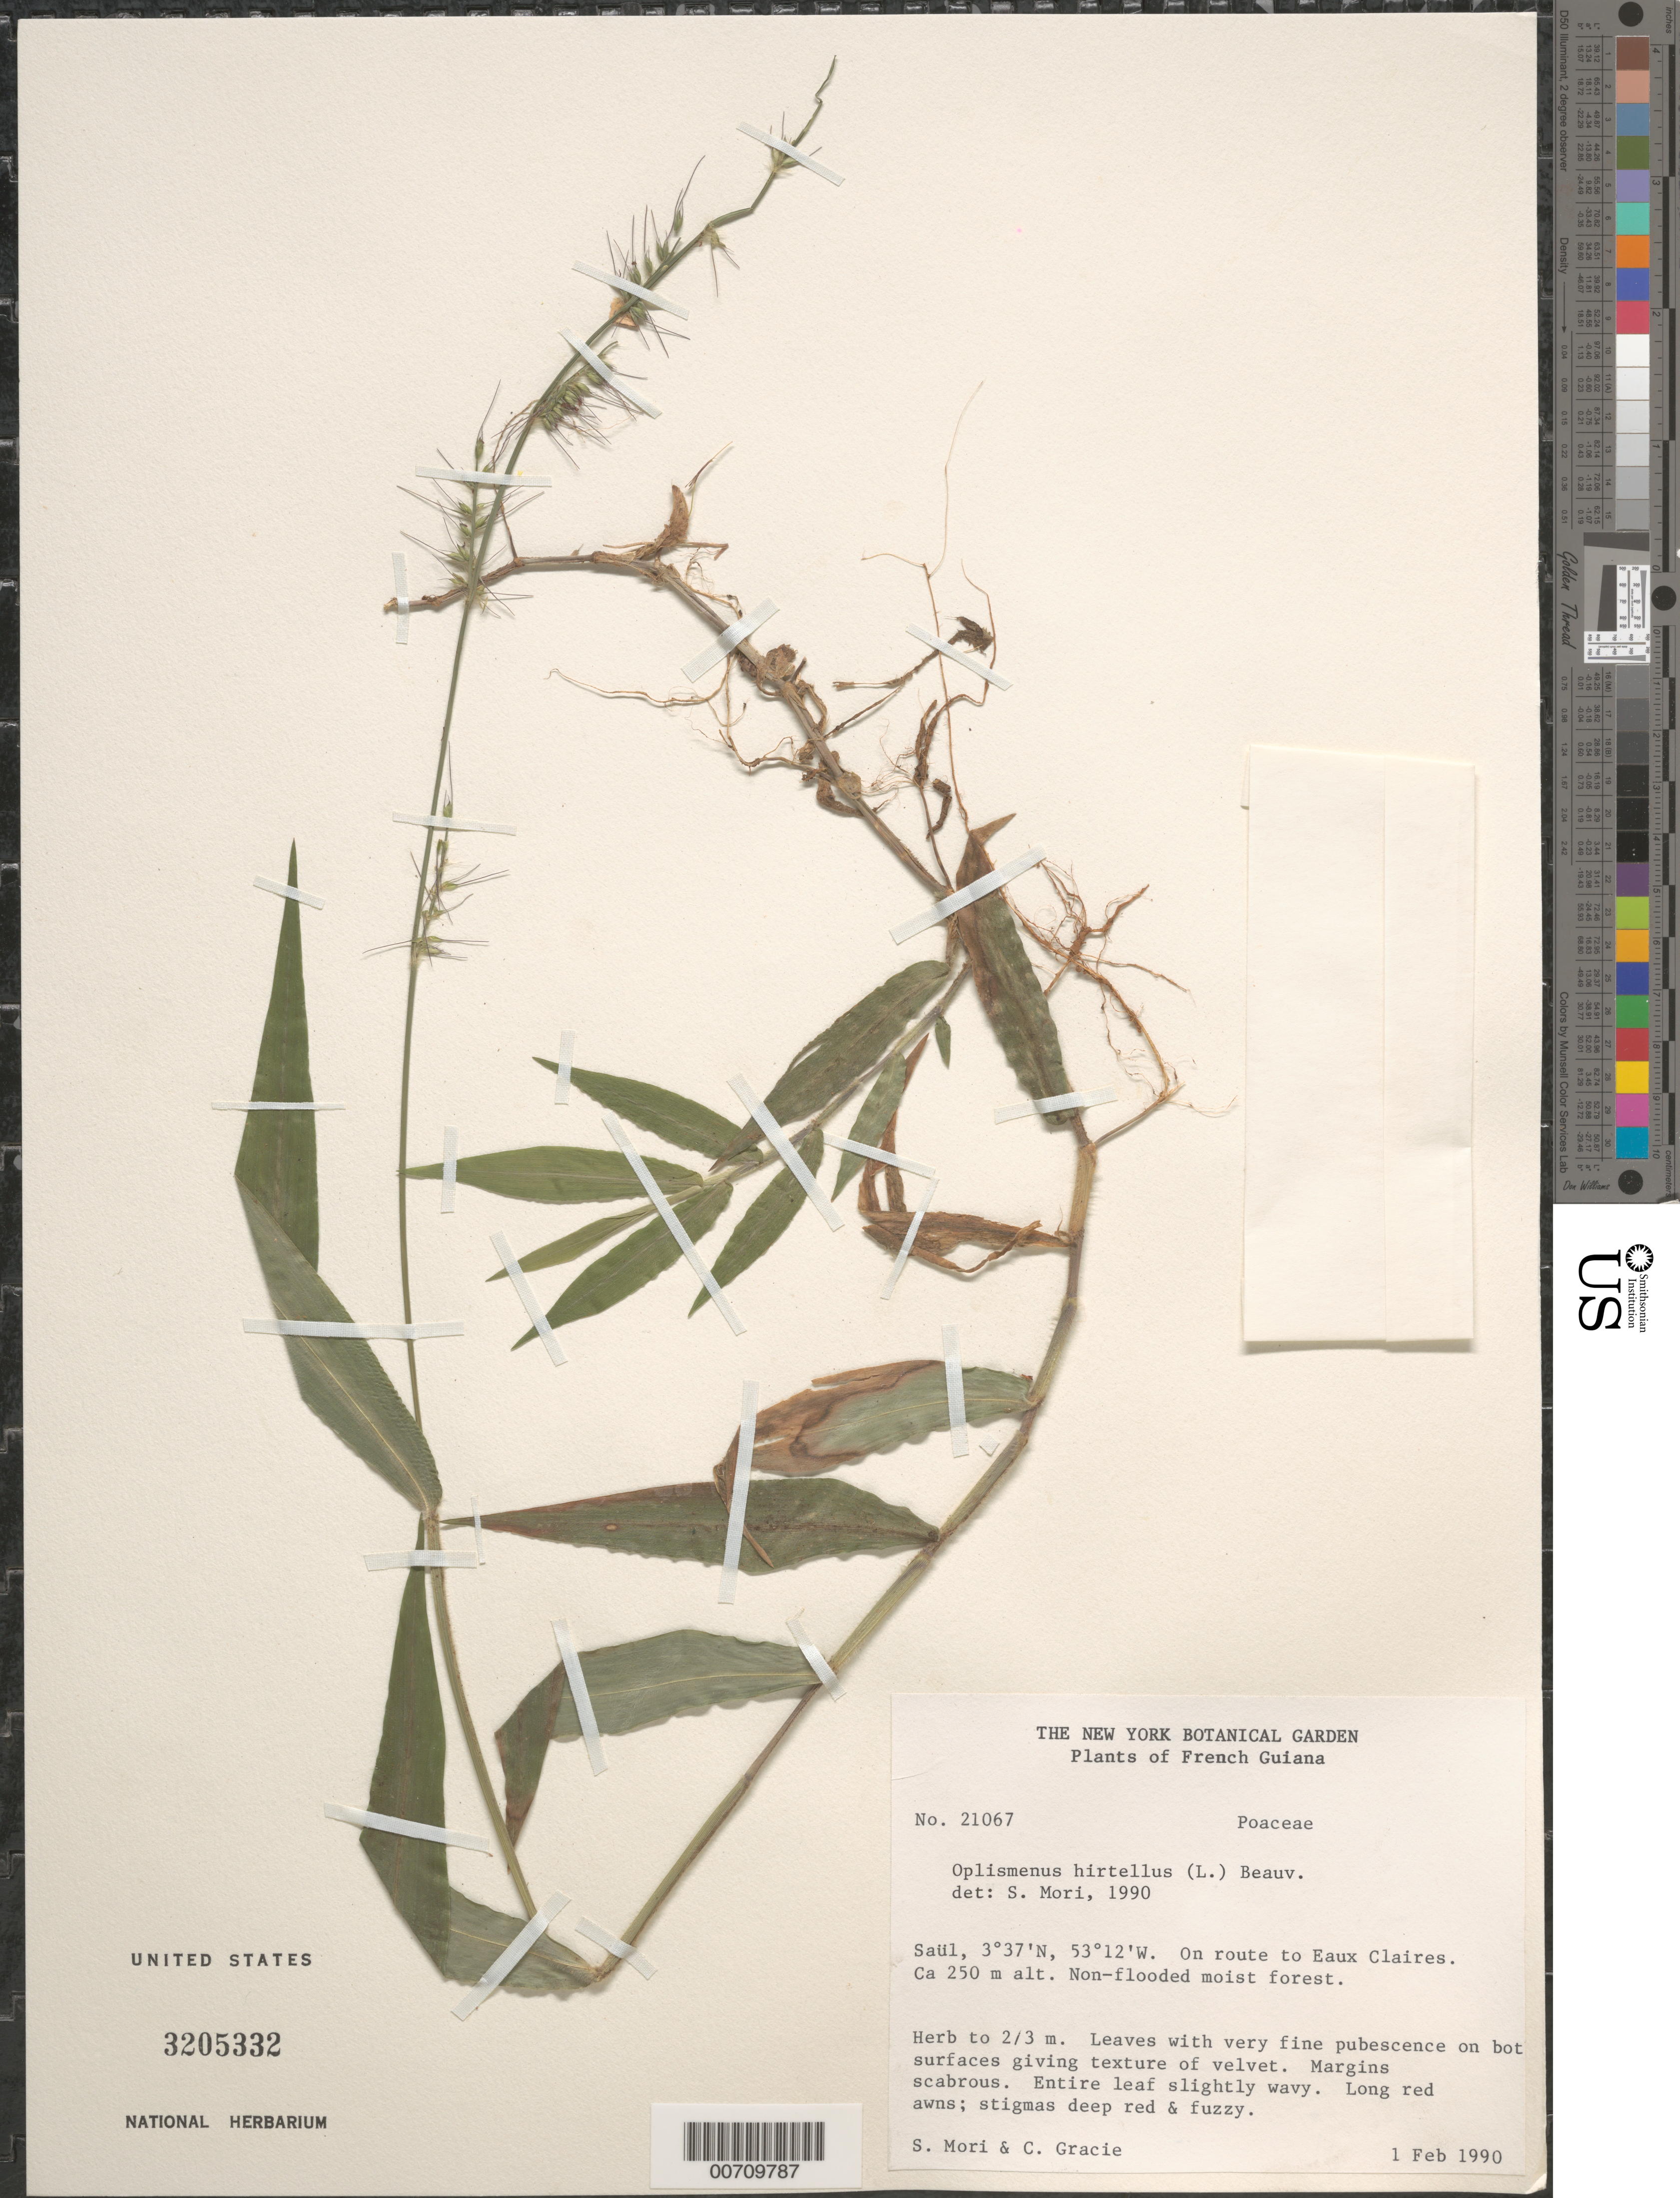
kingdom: Plantae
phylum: Tracheophyta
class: Liliopsida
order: Poales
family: Poaceae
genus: Oplismenus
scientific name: Oplismenus hirtellus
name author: (L.) P. Beauv.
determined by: Mori, Scott A.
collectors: S. Mori & C. A. Gracie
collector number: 21067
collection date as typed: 1-Feb-90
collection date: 1990-02-01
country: French Guiana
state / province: Saint-Laurent-du-Maroni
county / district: Saül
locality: Eaux Claires, on road to, Saül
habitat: Non-flooded moist forest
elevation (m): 250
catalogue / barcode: US 3205332